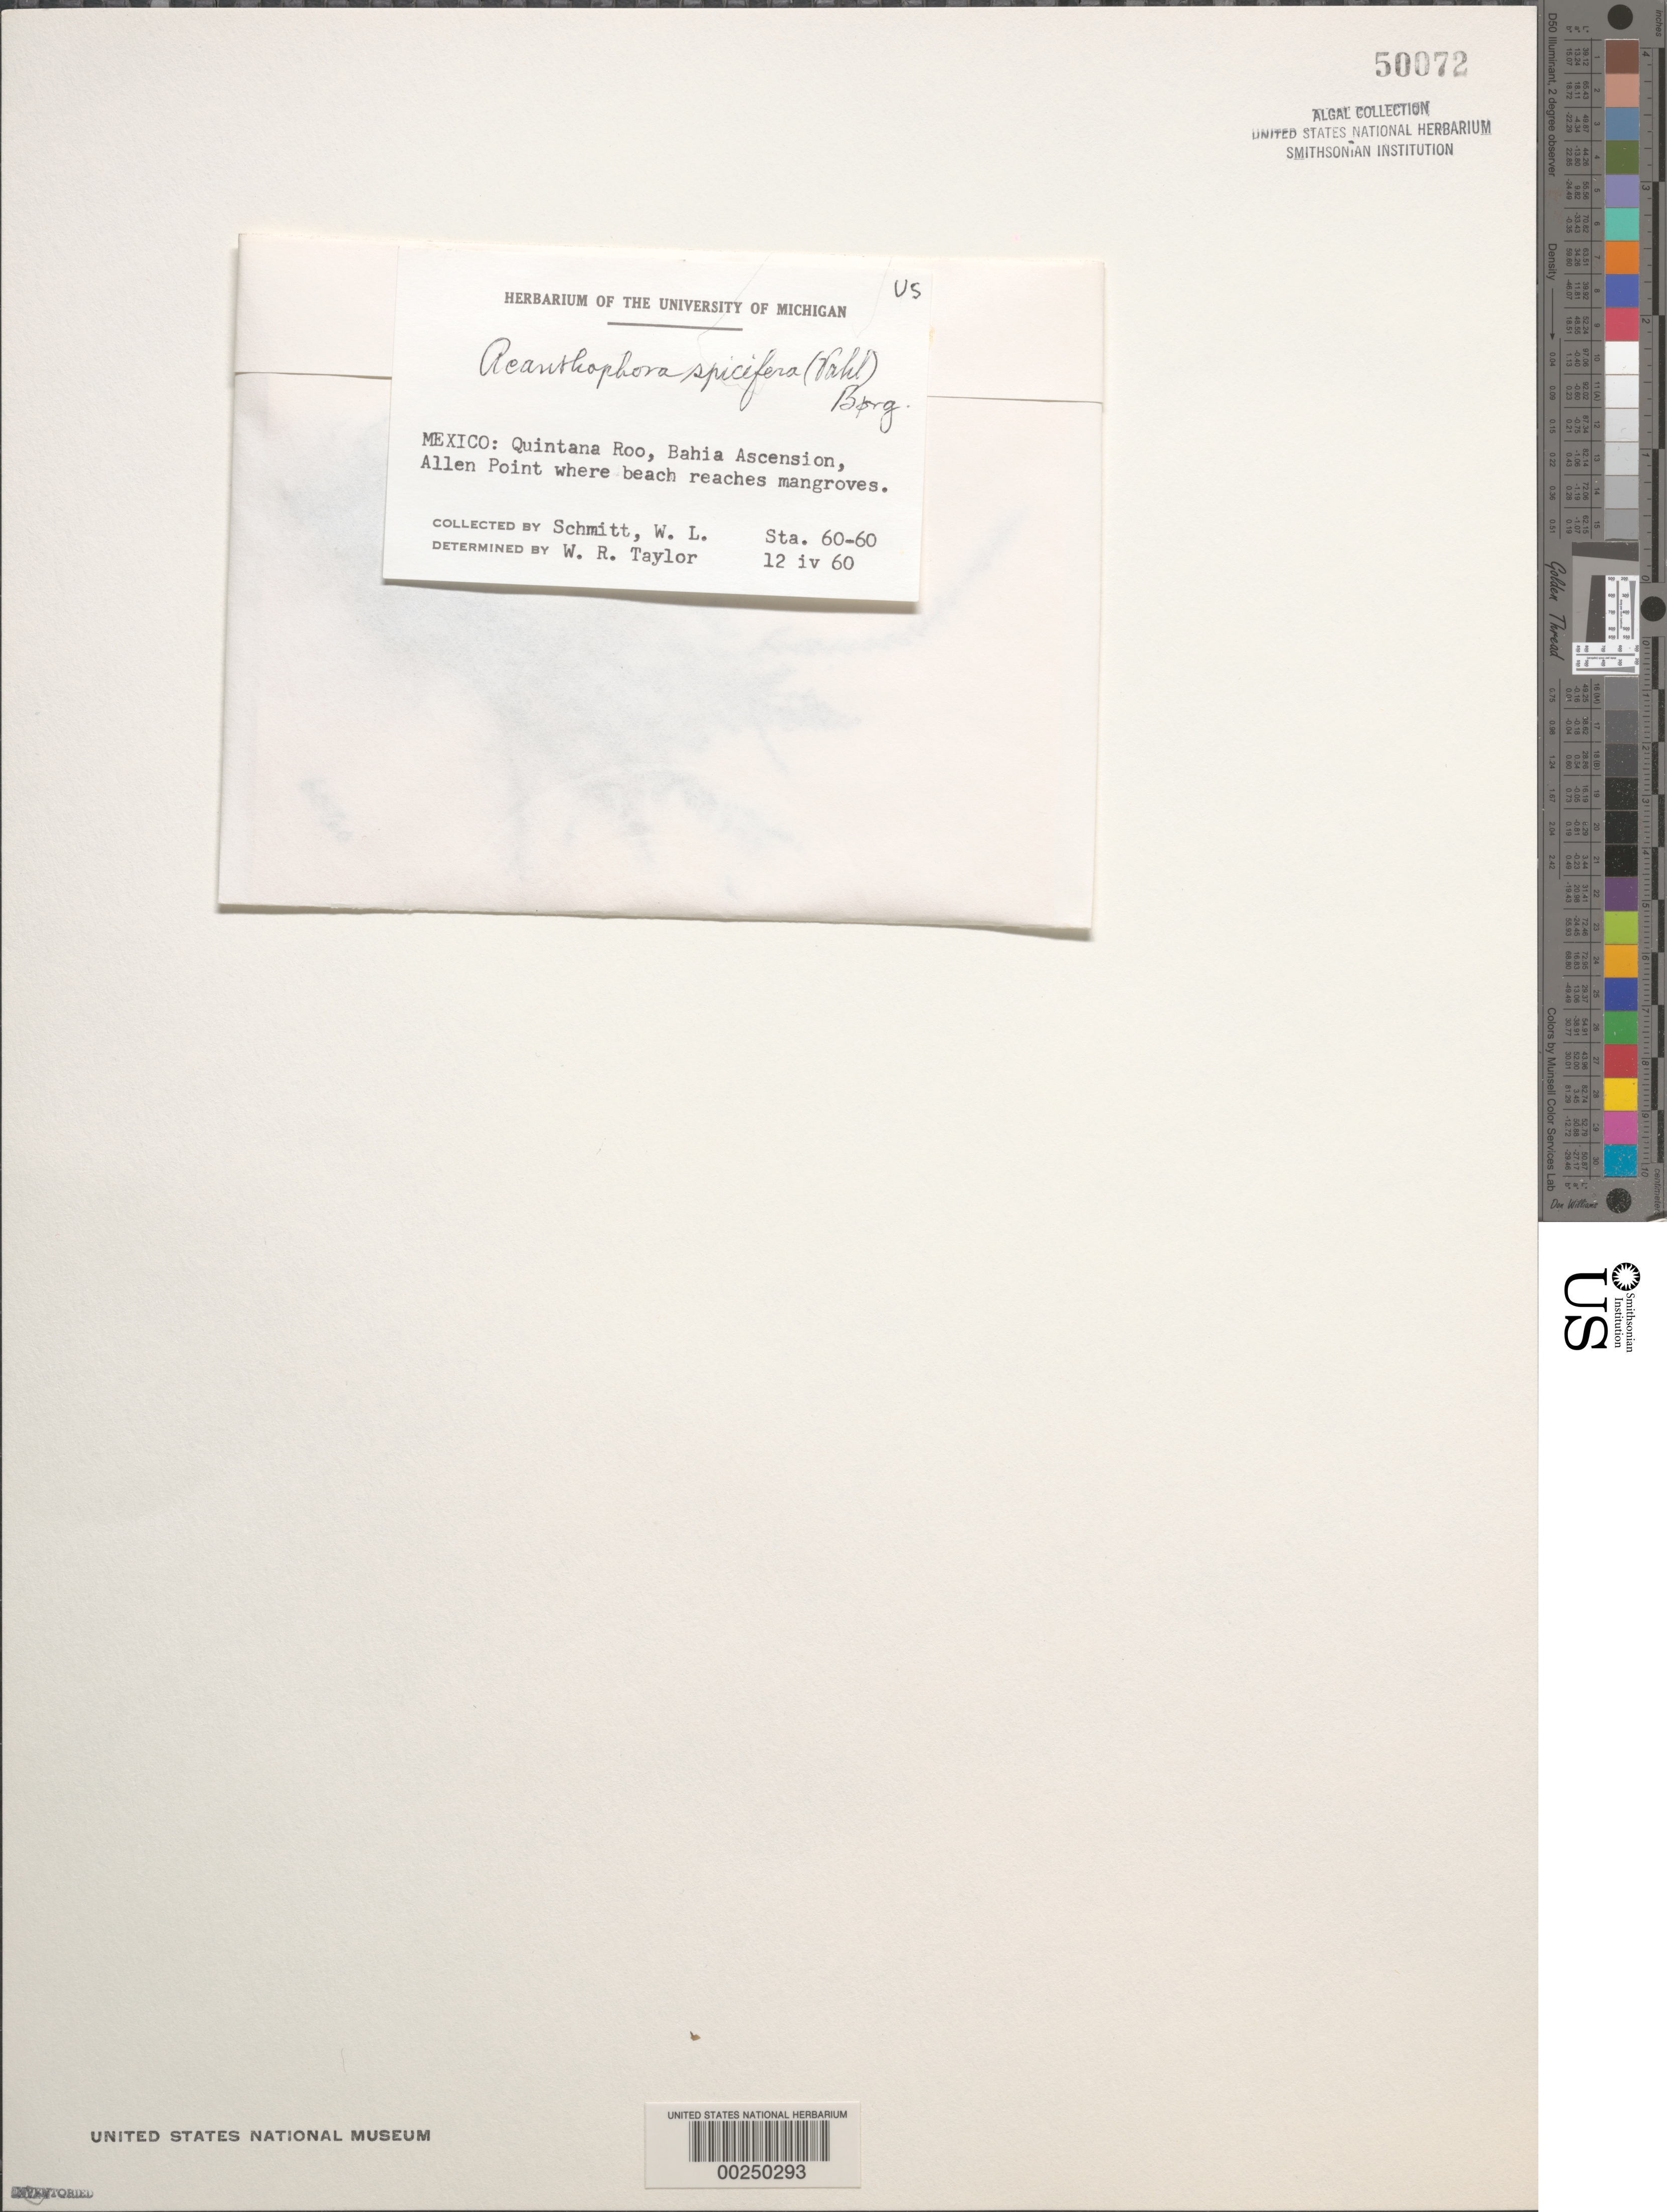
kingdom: Plantae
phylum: Rhodophyta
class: Florideophyceae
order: Ceramiales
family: Rhodomelaceae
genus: Acanthophora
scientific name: Acanthophora spicifera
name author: (Vahl) Børgesen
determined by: Taylor, William R.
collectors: W. L. Schmitt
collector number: Station 60-60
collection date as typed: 12 Apr 1960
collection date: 1960-04-12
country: Mexico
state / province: Quintana Roo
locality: Bahia ascension, allen point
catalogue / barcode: US 50072